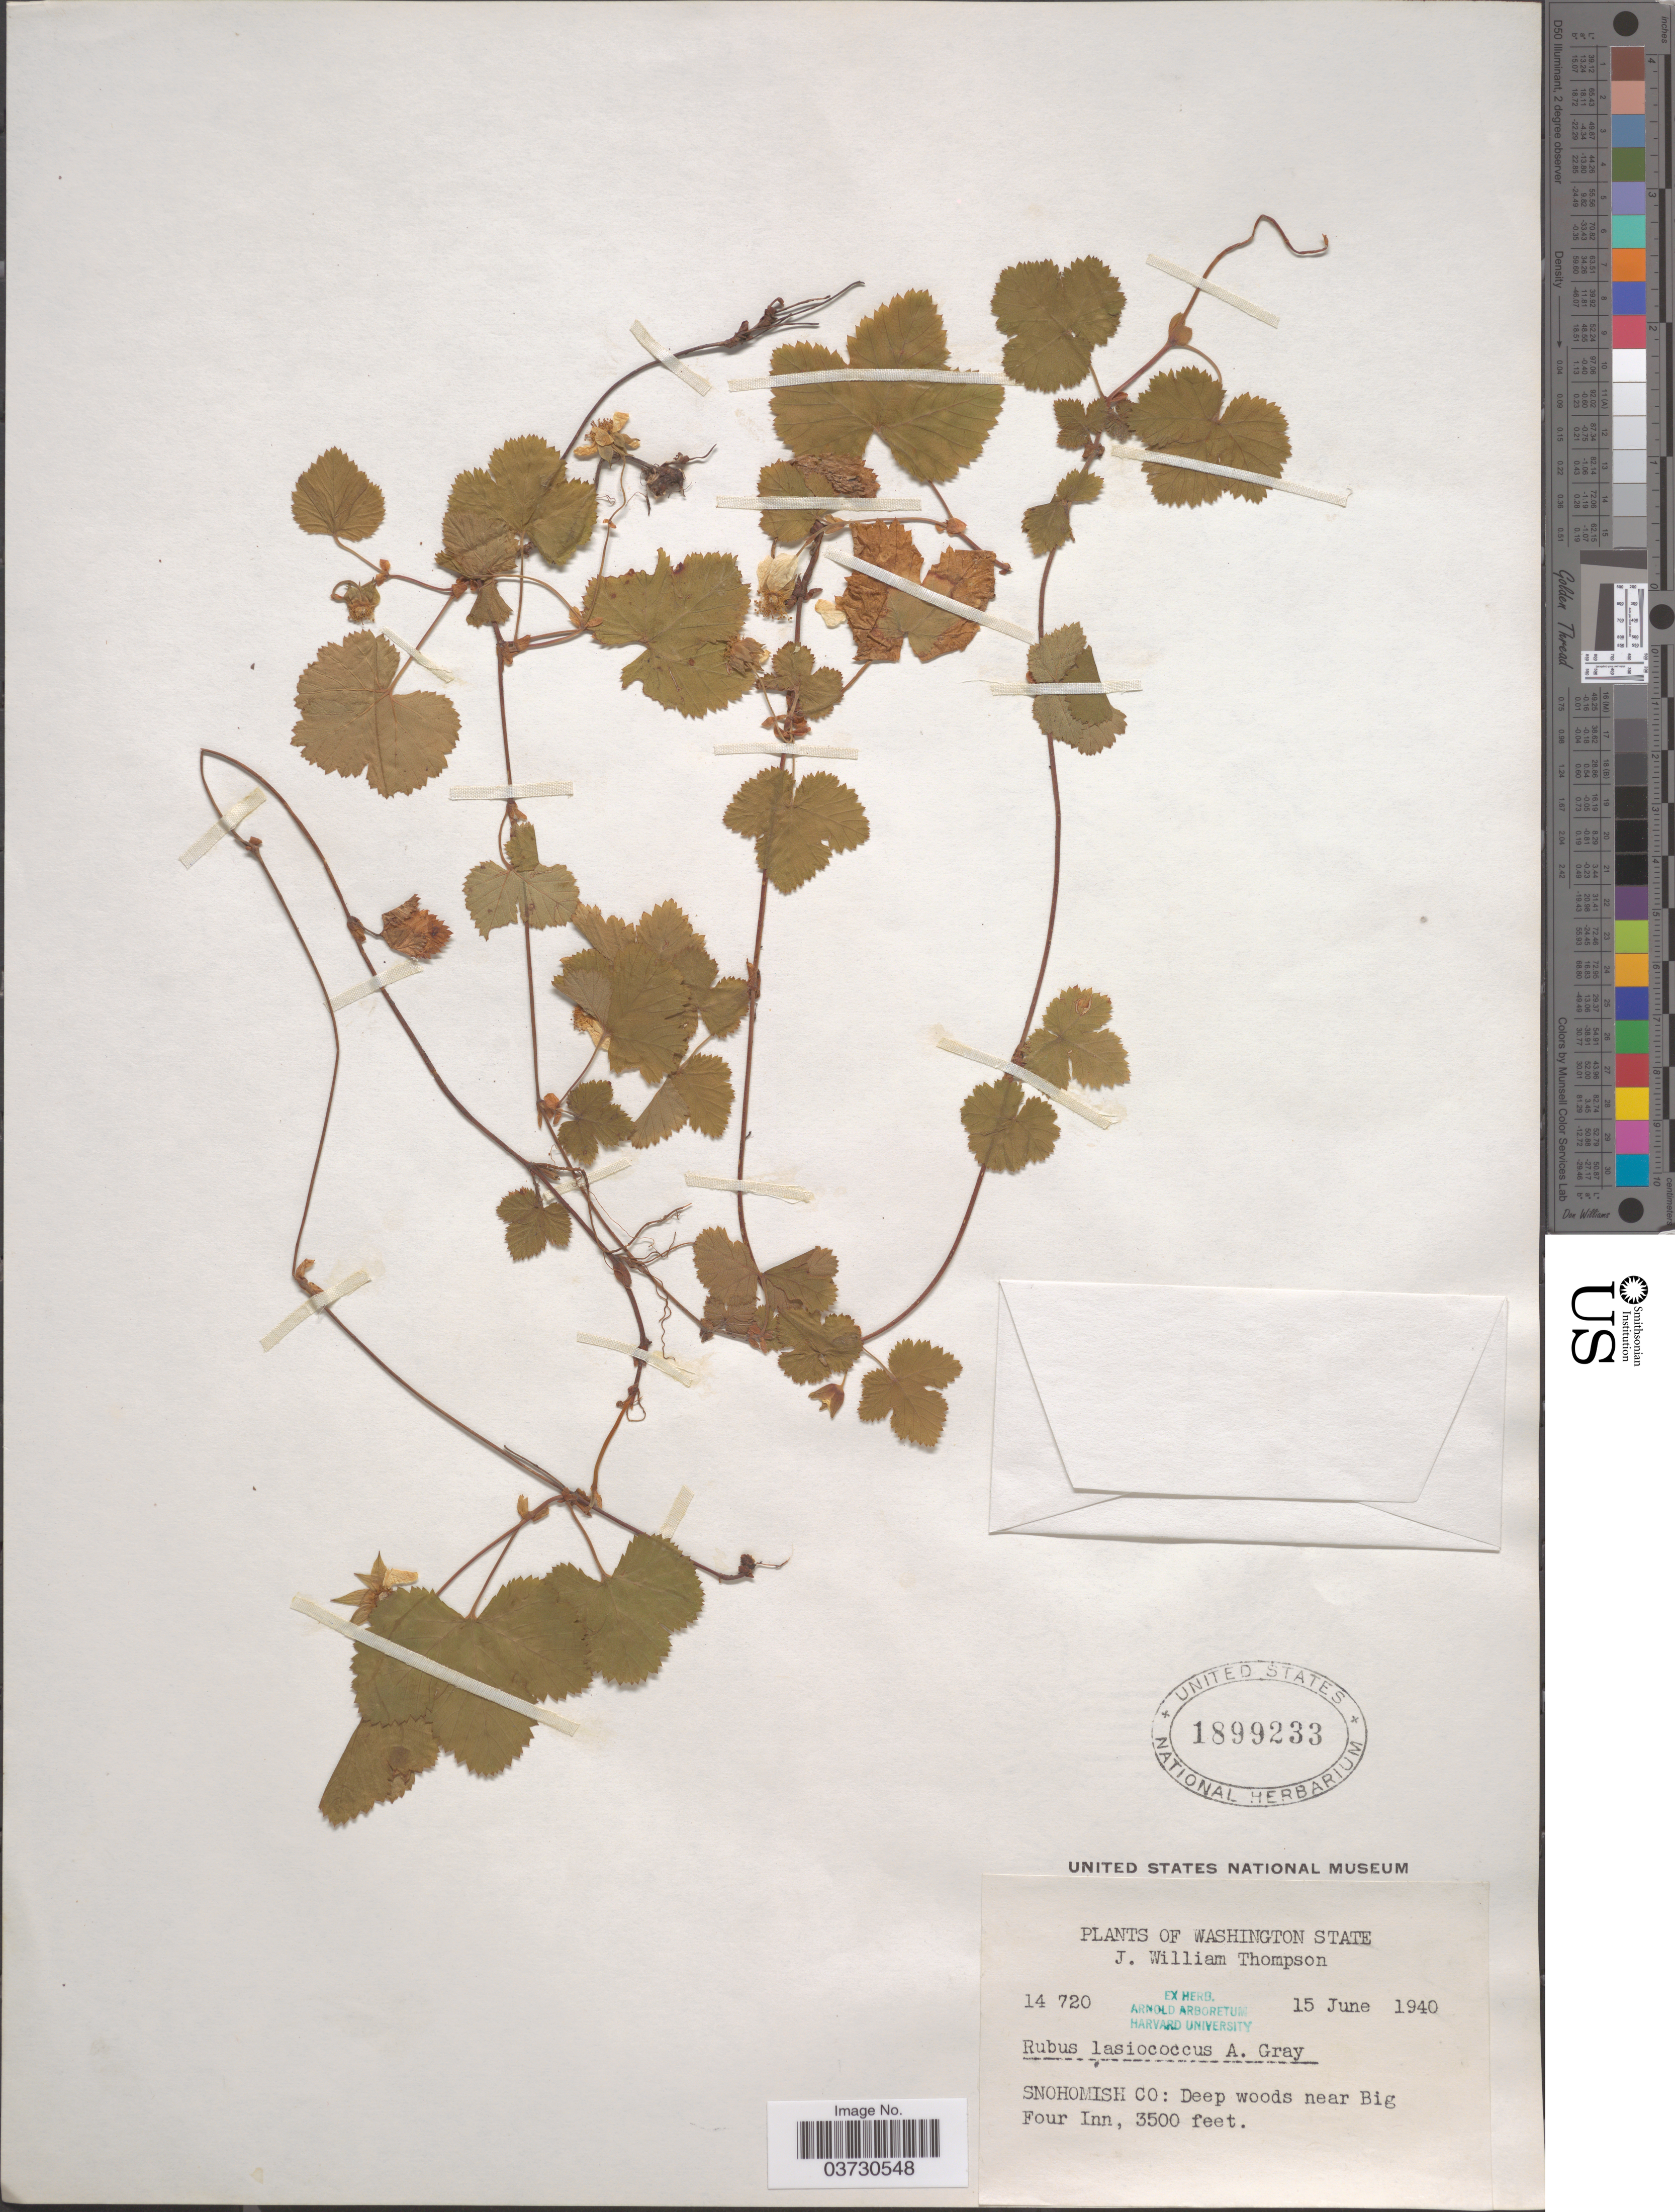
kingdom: Plantae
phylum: Tracheophyta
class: Magnoliopsida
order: Rosales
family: Rosaceae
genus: Rubus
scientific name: Rubus lasiococcus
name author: A. Gray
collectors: J. W. Thompson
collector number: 14720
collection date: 1940-06-15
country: United States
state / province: Washington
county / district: Snohomish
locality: Snohomish Co: Deep woods near Big Four Inn.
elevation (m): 1067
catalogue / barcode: US 1899233